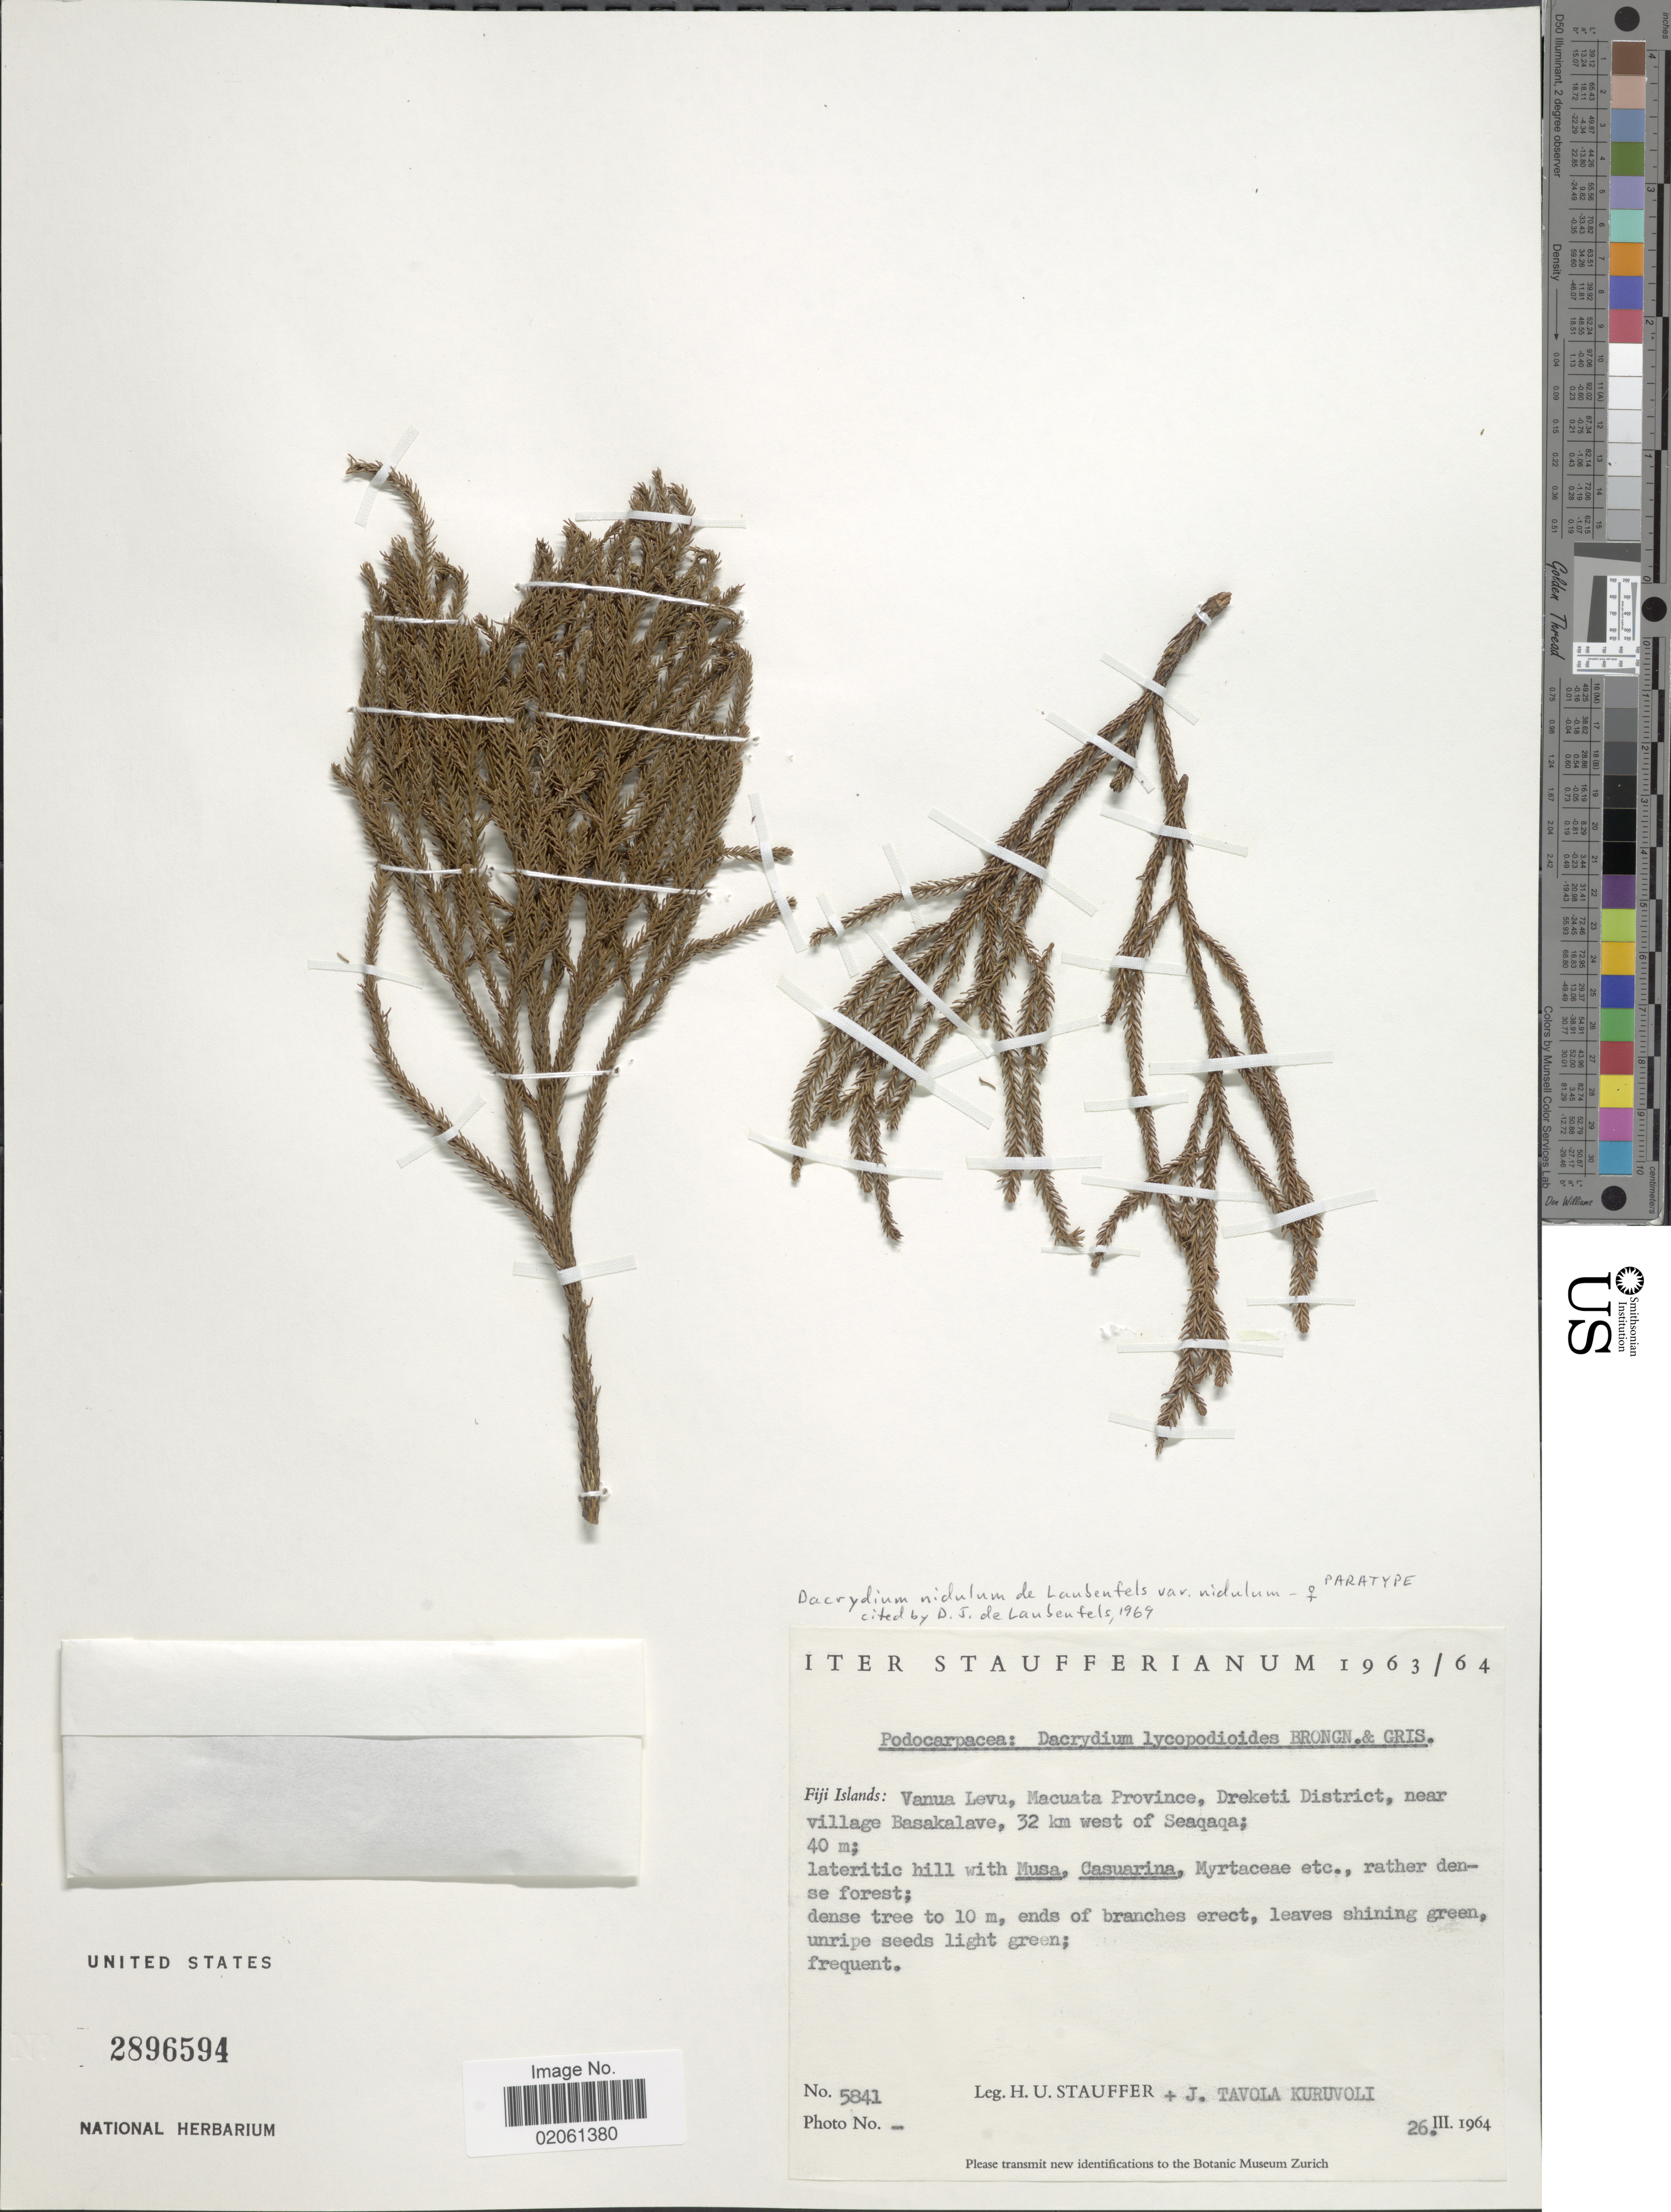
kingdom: Plantae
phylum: Tracheophyta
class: Pinopsida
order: Pinales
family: Podocarpaceae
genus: Dacrydium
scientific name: Dacrydium nidulum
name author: de Laub.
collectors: H. U. Stauffer & J. Kuruvoli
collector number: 5841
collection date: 1964-03-26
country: Fiji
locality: Vanua Levu, Macuata Province, Dreketi District, near village Basakalave, 32 km west of Seaqaqa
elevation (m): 40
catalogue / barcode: US 2896594